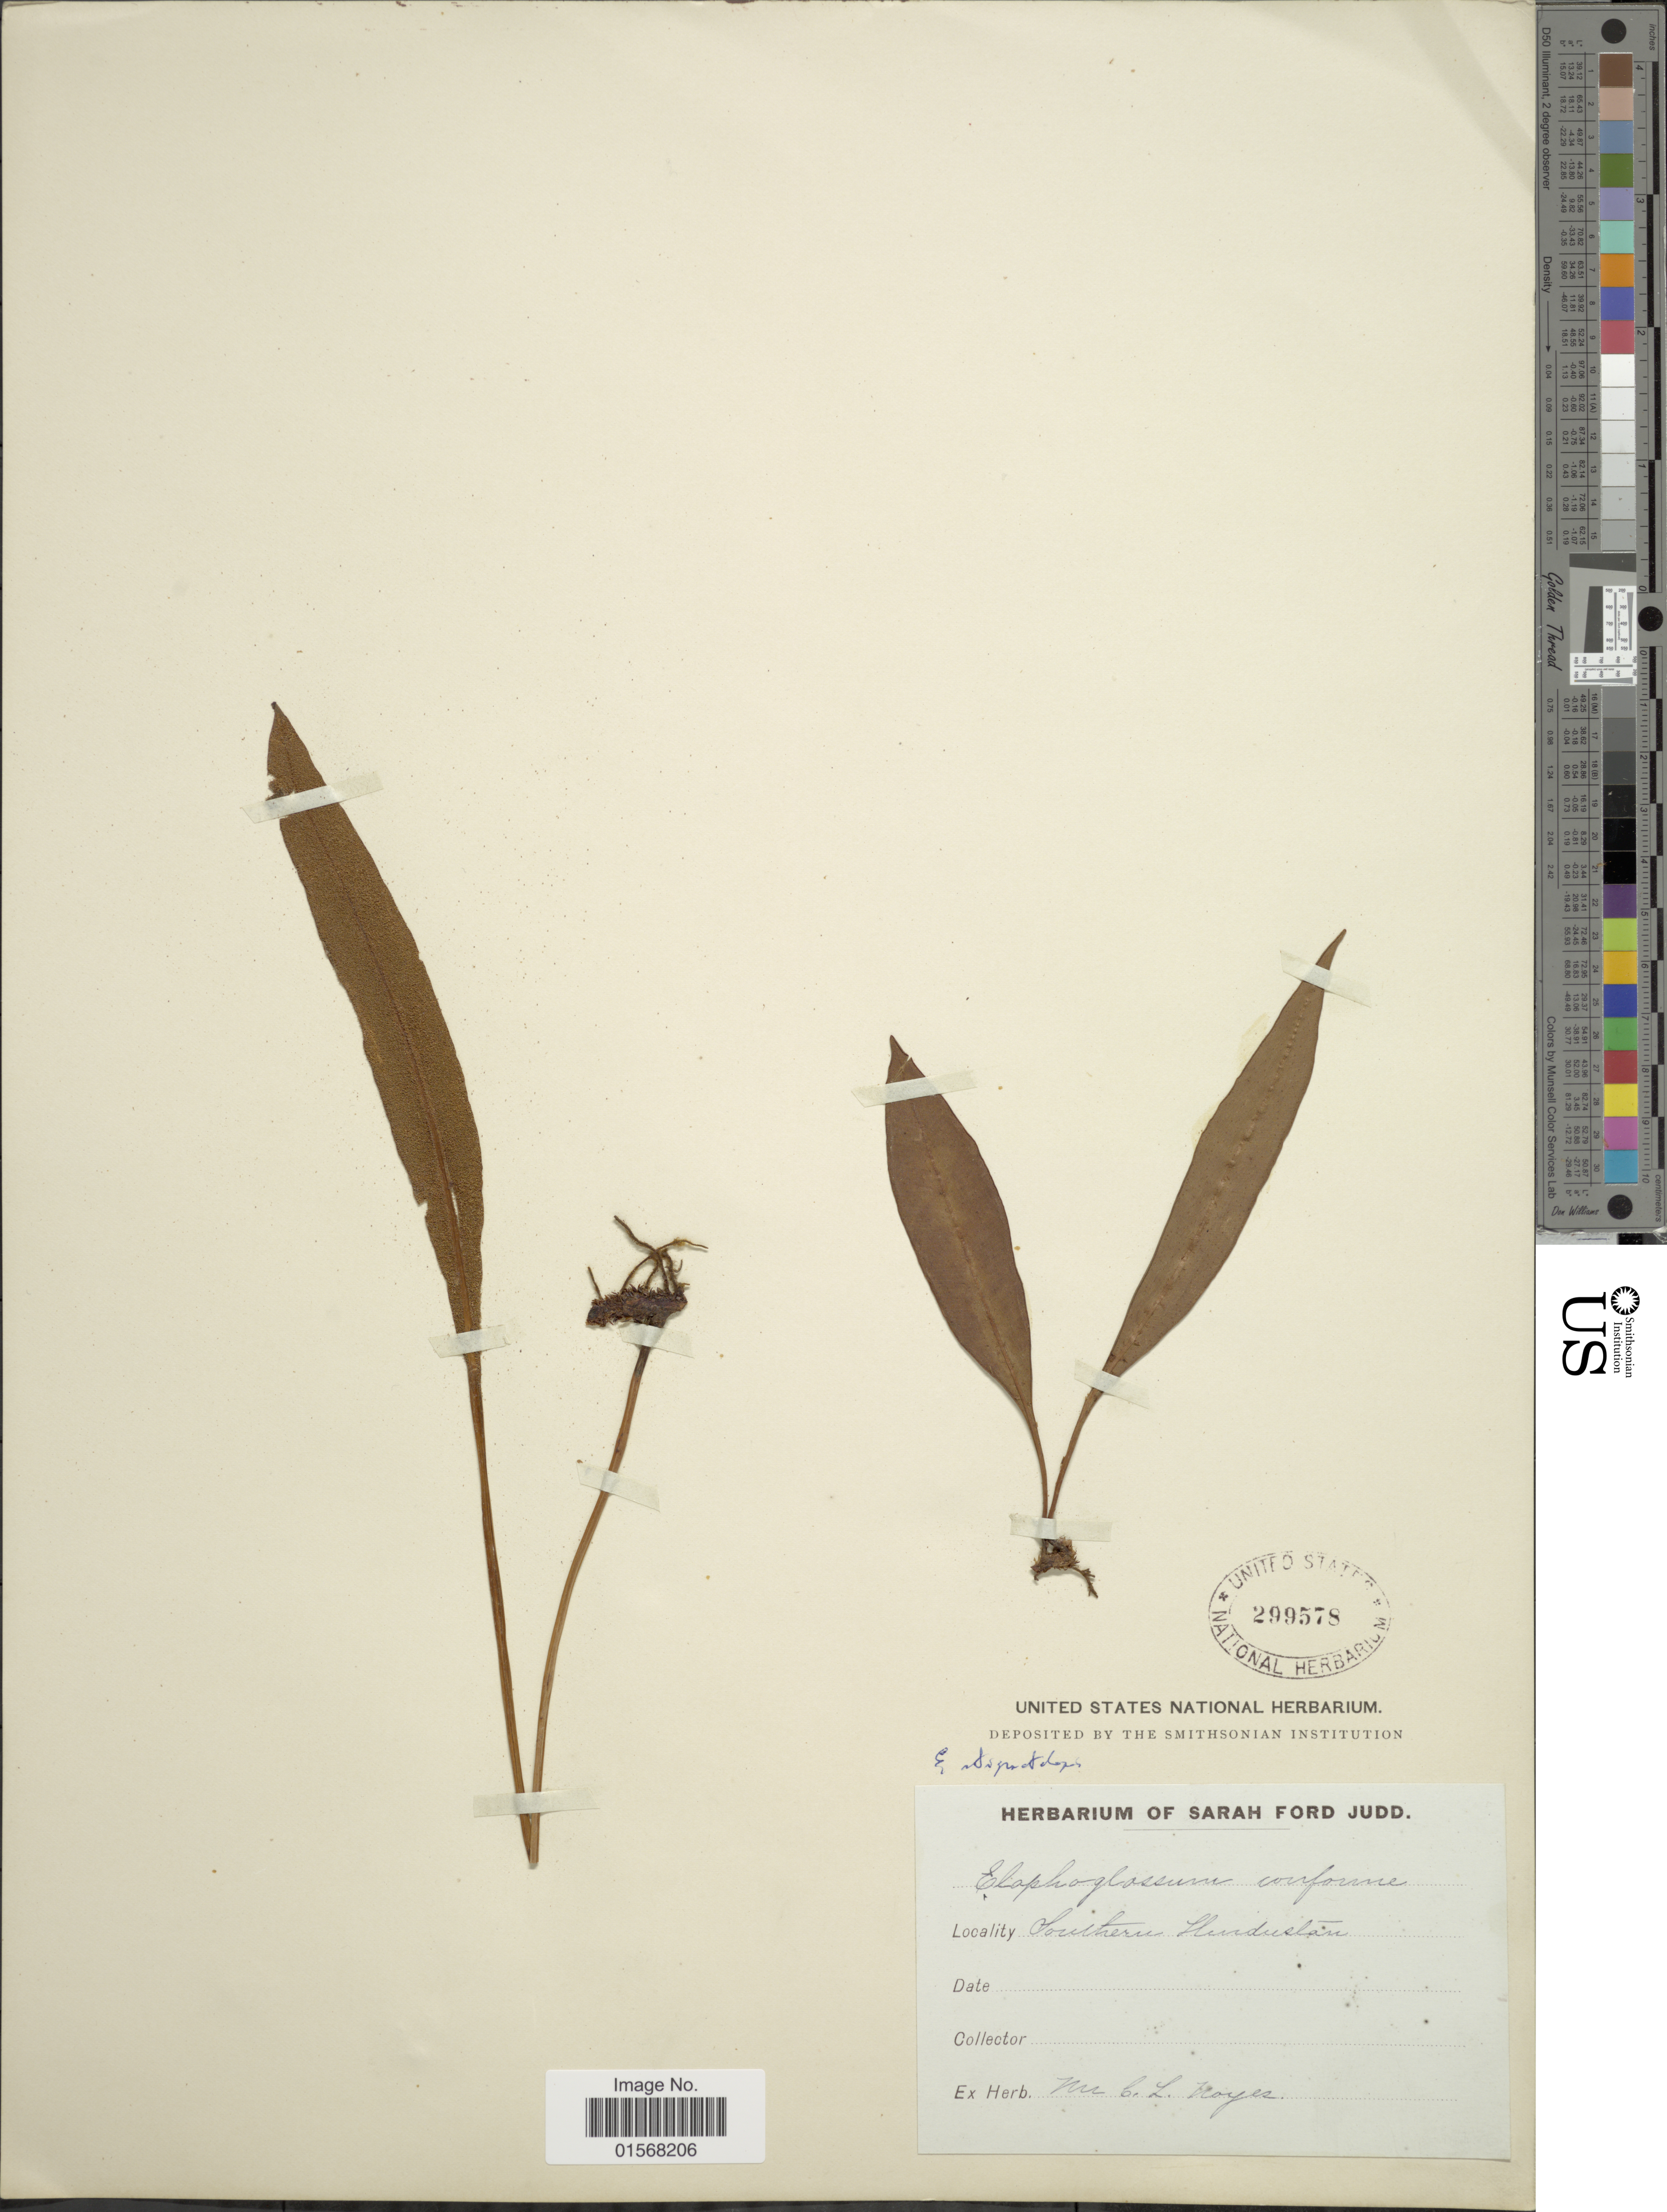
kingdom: Plantae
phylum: Tracheophyta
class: Polypodiopsida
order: Polypodiales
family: Dryopteridaceae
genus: Elaphoglossum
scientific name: Elaphoglossum stigmatolepis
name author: (Fée) T. Moore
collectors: ex herb. C. L. Noyes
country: India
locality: Southern Hindustan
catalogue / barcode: US 299578